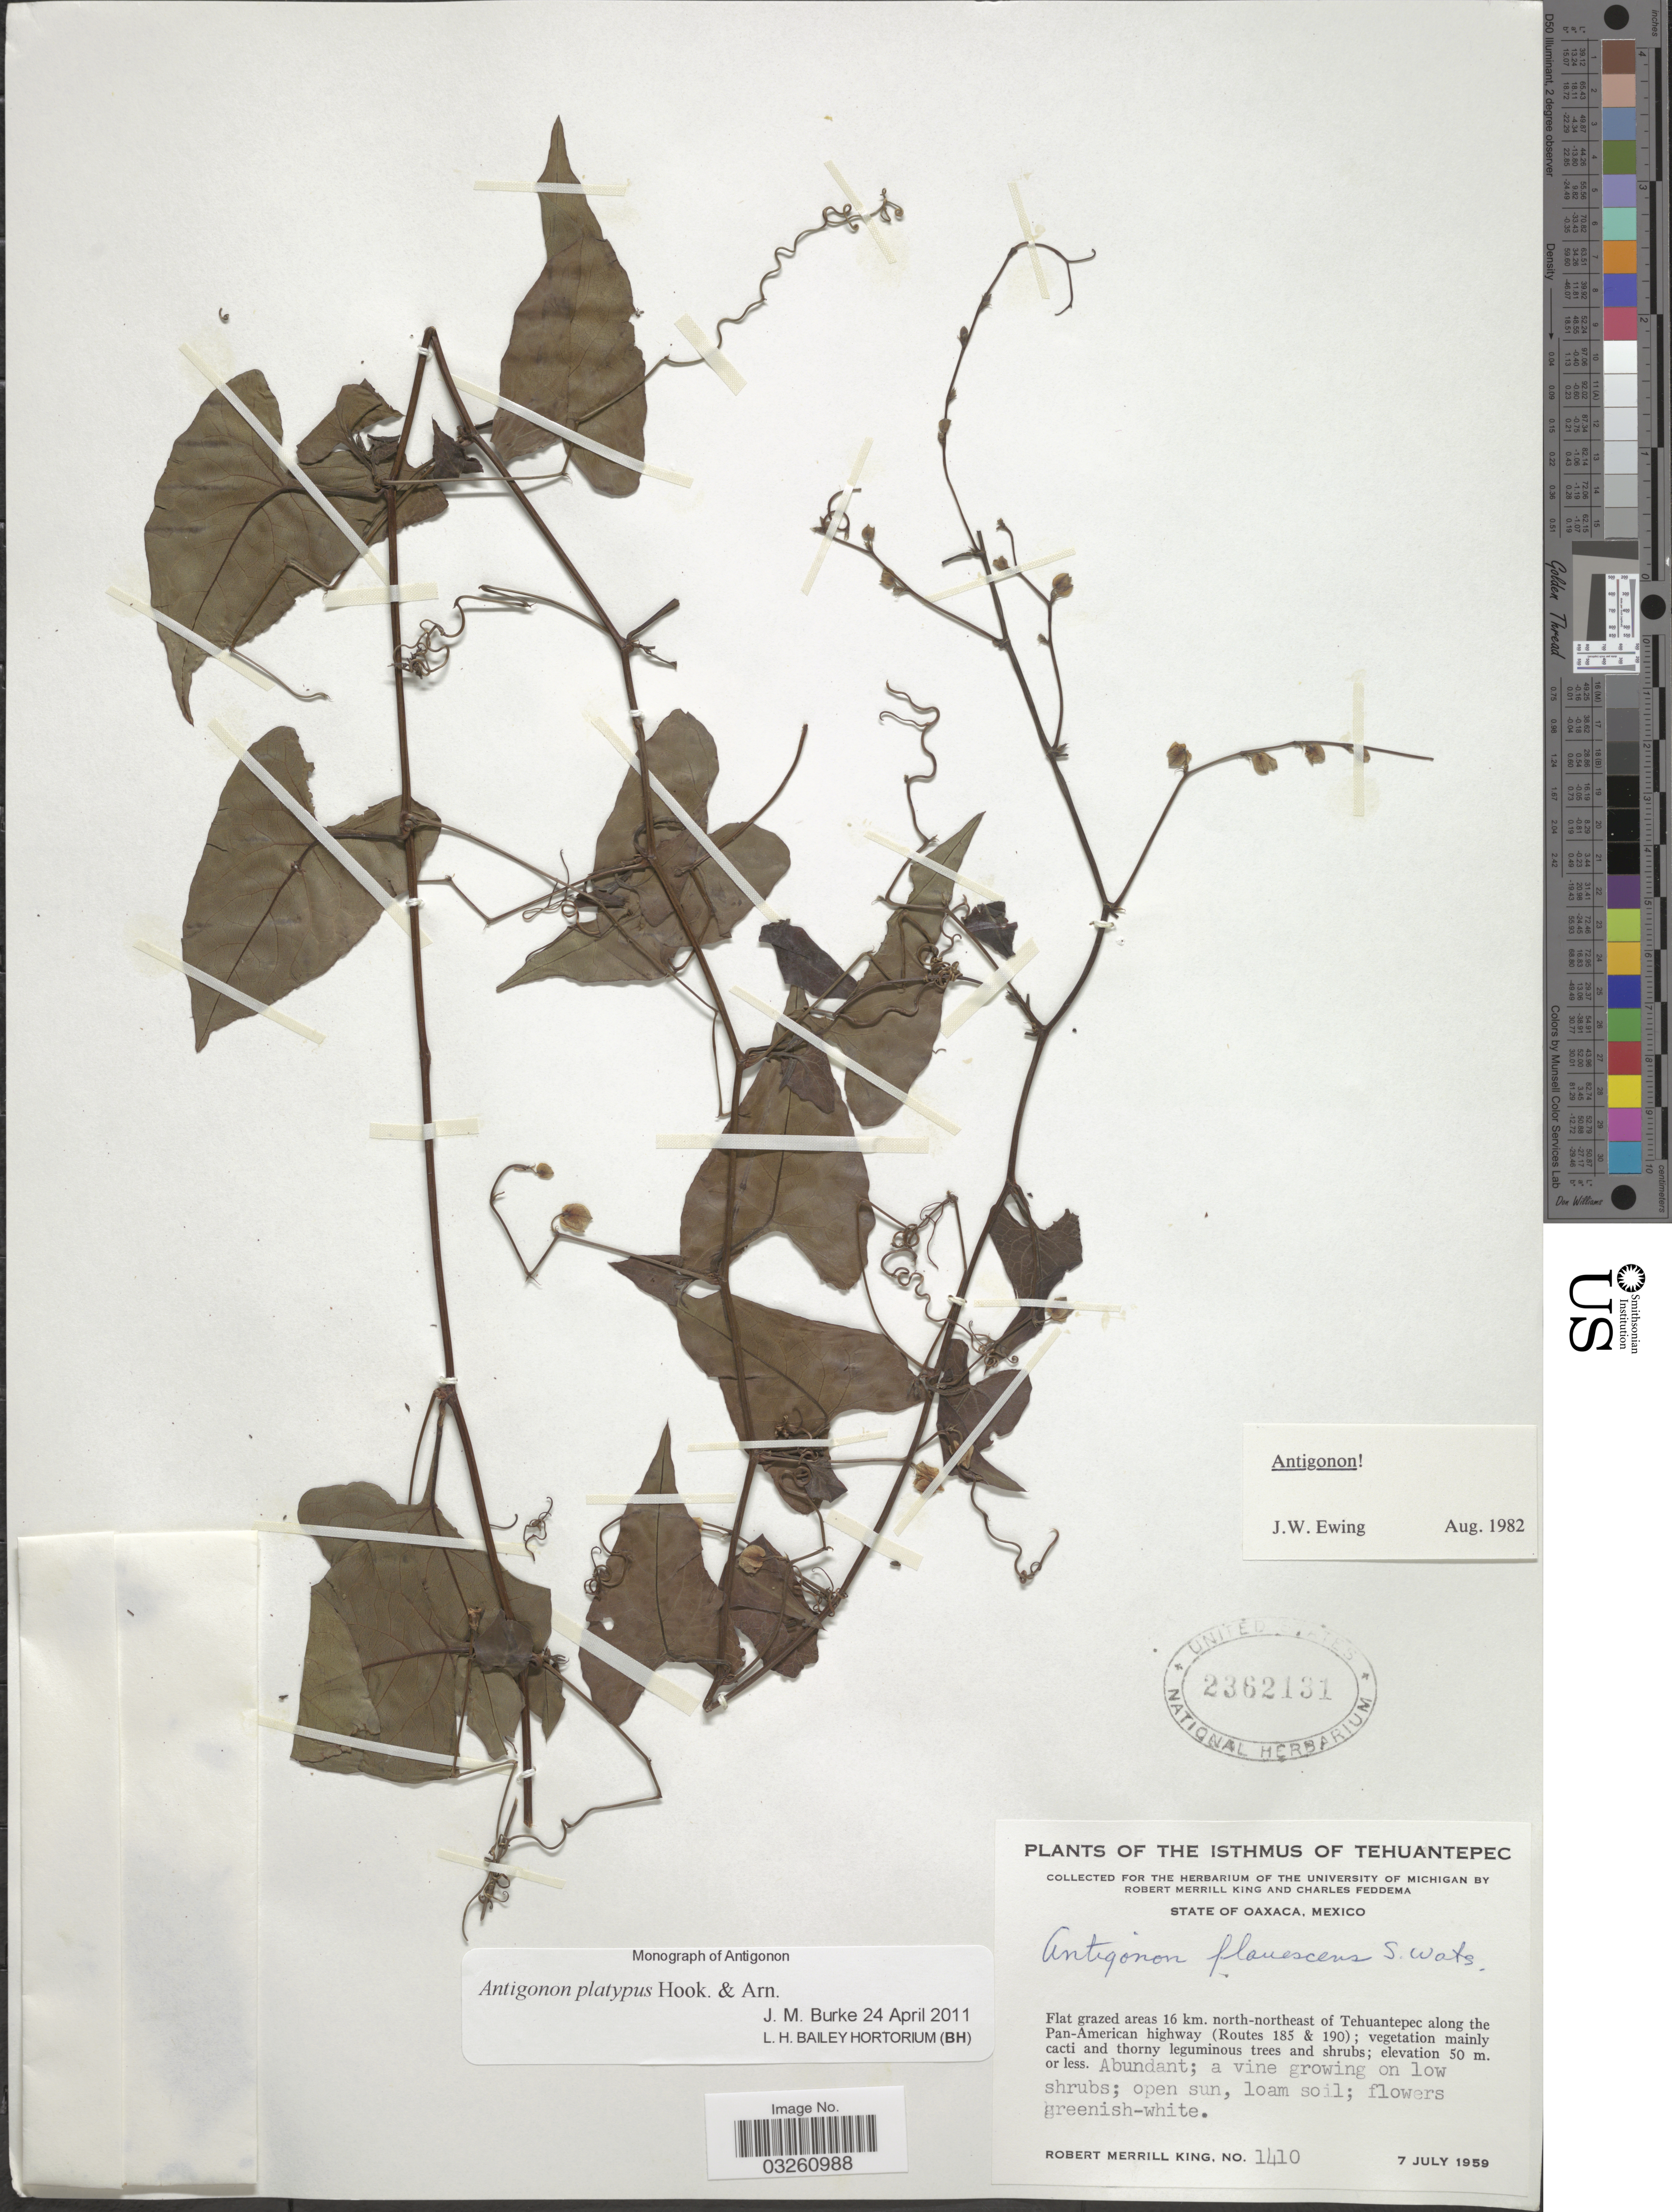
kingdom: Plantae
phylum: Tracheophyta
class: Magnoliopsida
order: Caryophyllales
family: Polygonaceae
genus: Antigonon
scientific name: Antigonon platypus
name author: Hook. & Arn.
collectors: R. M. King & C. Feddema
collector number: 1410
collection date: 1959-07-07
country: Mexico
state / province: Oaxaca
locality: The Isthmus of Tehuantepec. Flat grazed areas 16 km. north-northeast of Tehuantepec along the Pan-American highway (Routes 185 & 190).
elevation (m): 50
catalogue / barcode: US 2362131